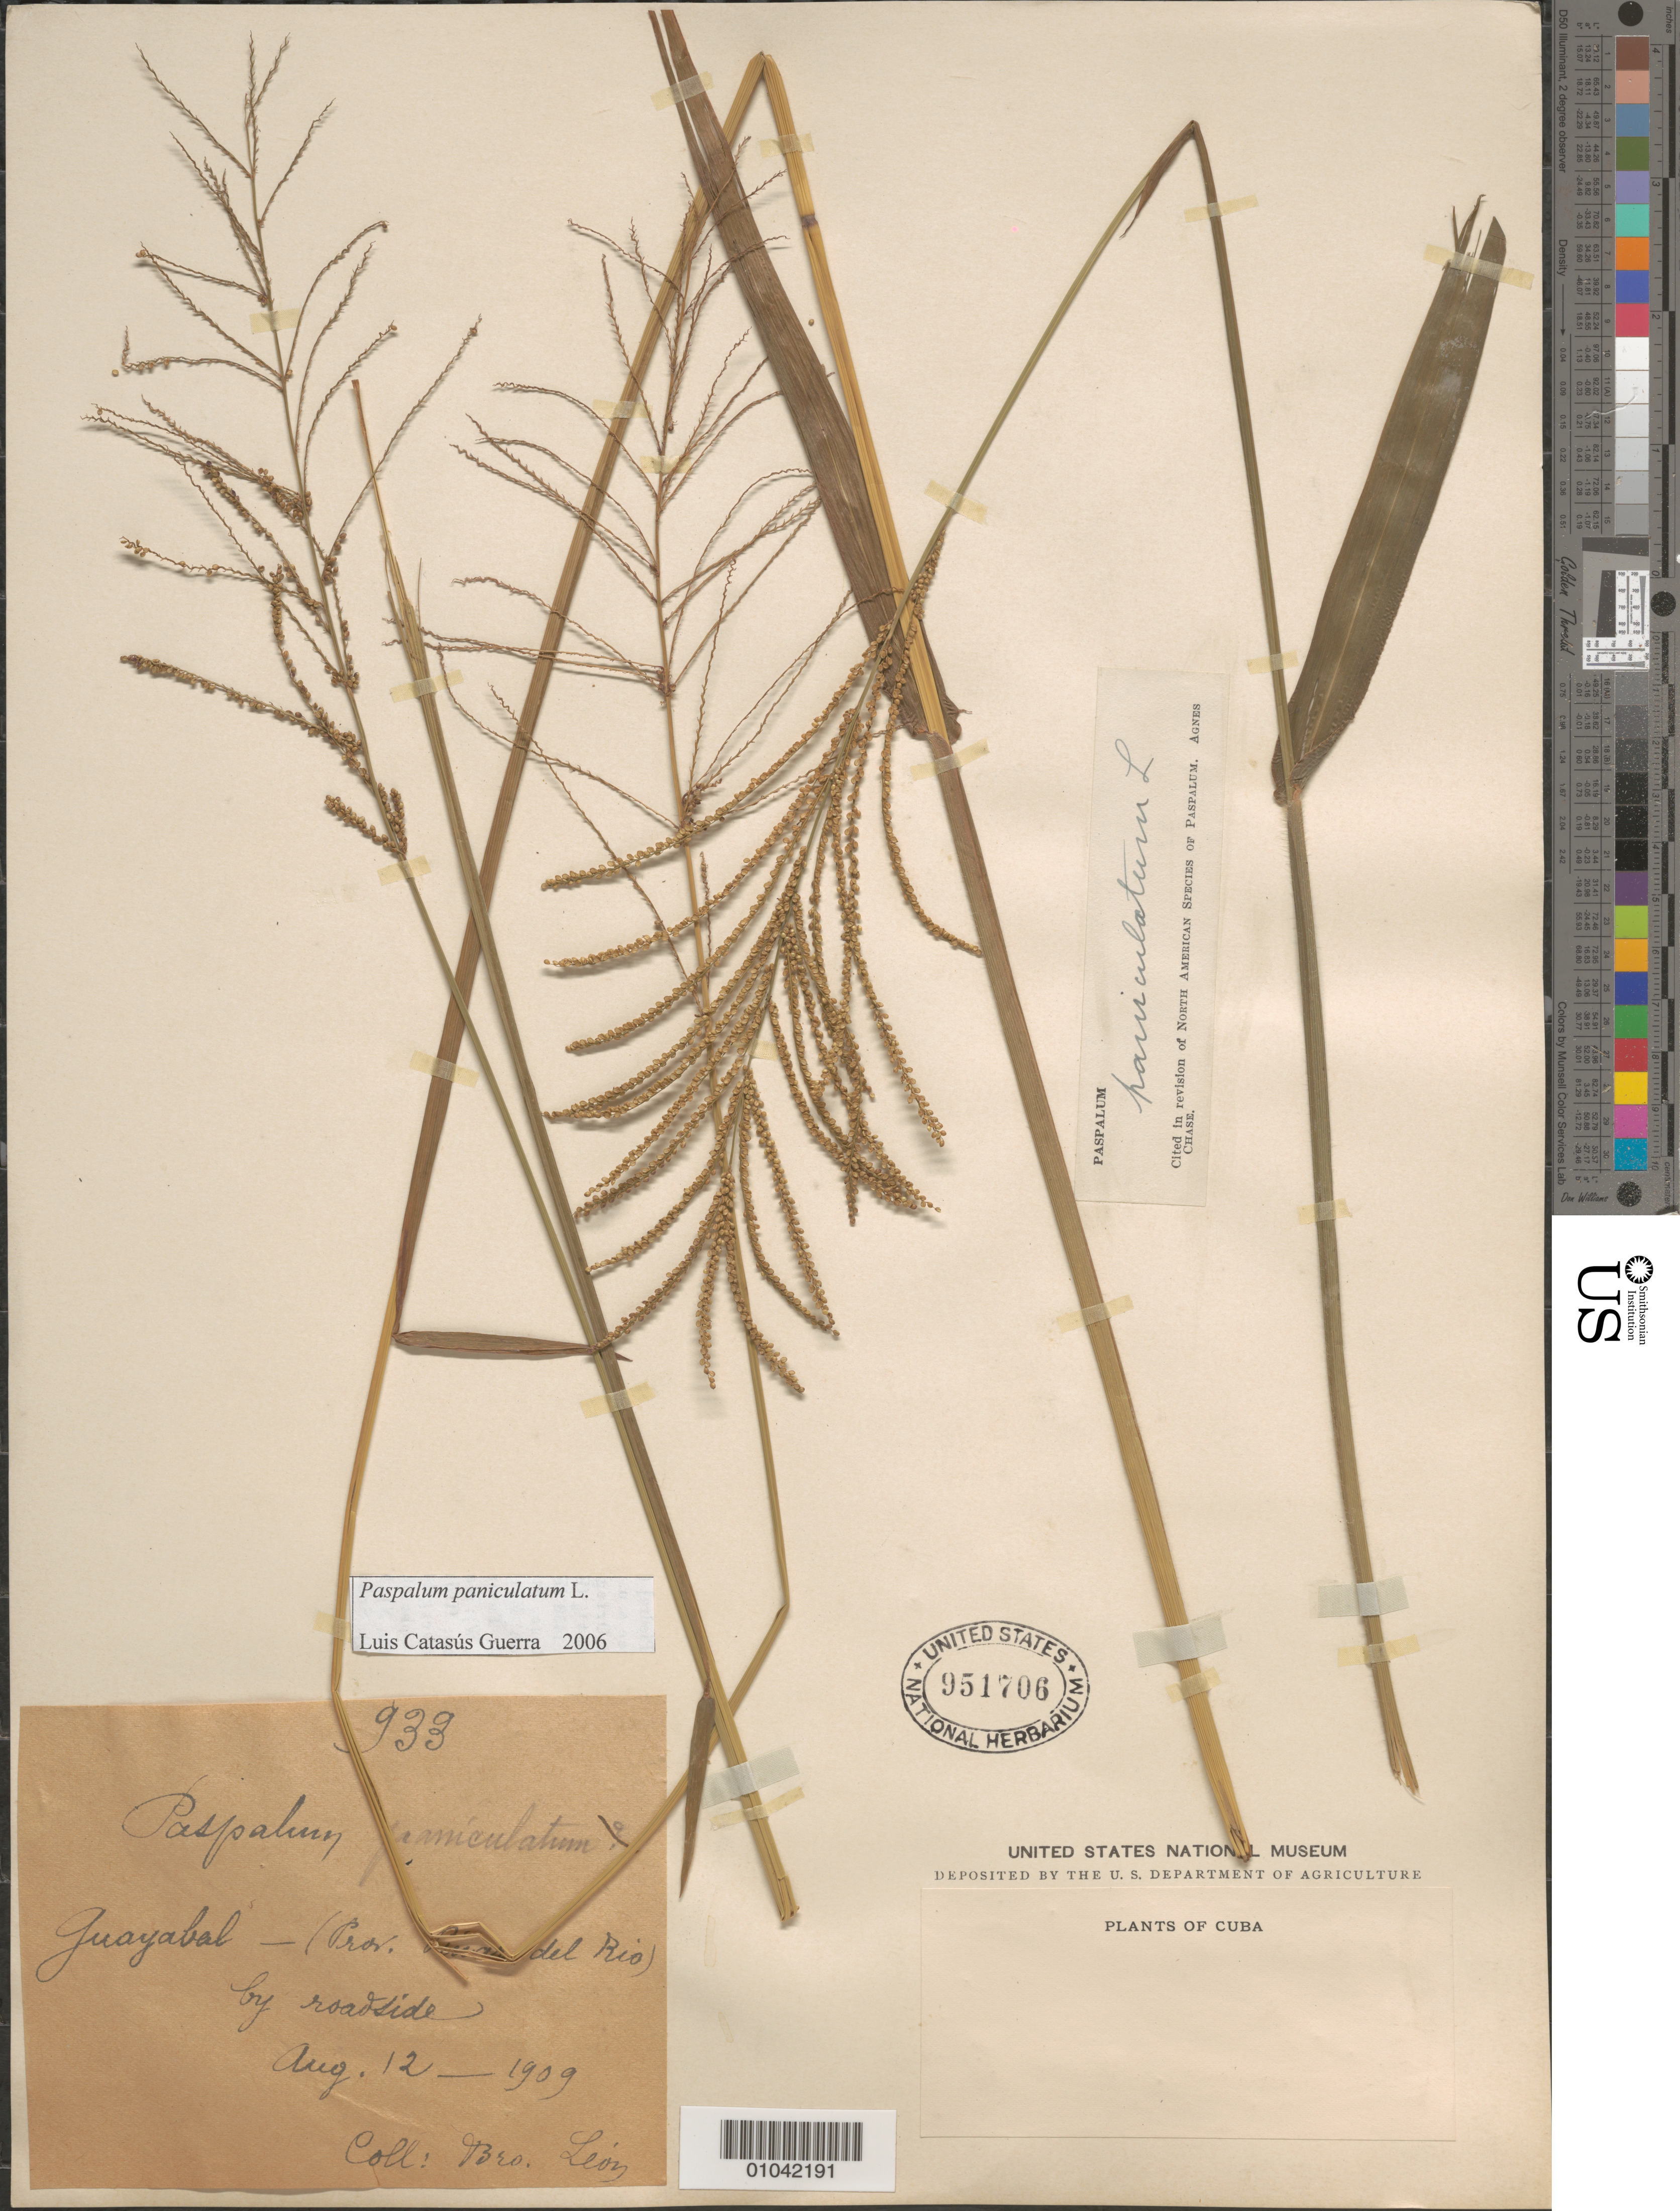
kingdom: Plantae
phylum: Tracheophyta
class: Liliopsida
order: Poales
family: Poaceae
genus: Paspalum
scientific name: Paspalum paniculatum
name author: L.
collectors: Bro. León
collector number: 933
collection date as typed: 12 Aug 1909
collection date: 1909-08-12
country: Cuba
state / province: Pinar del Rio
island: Cuba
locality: Guayabal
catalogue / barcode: US 951706